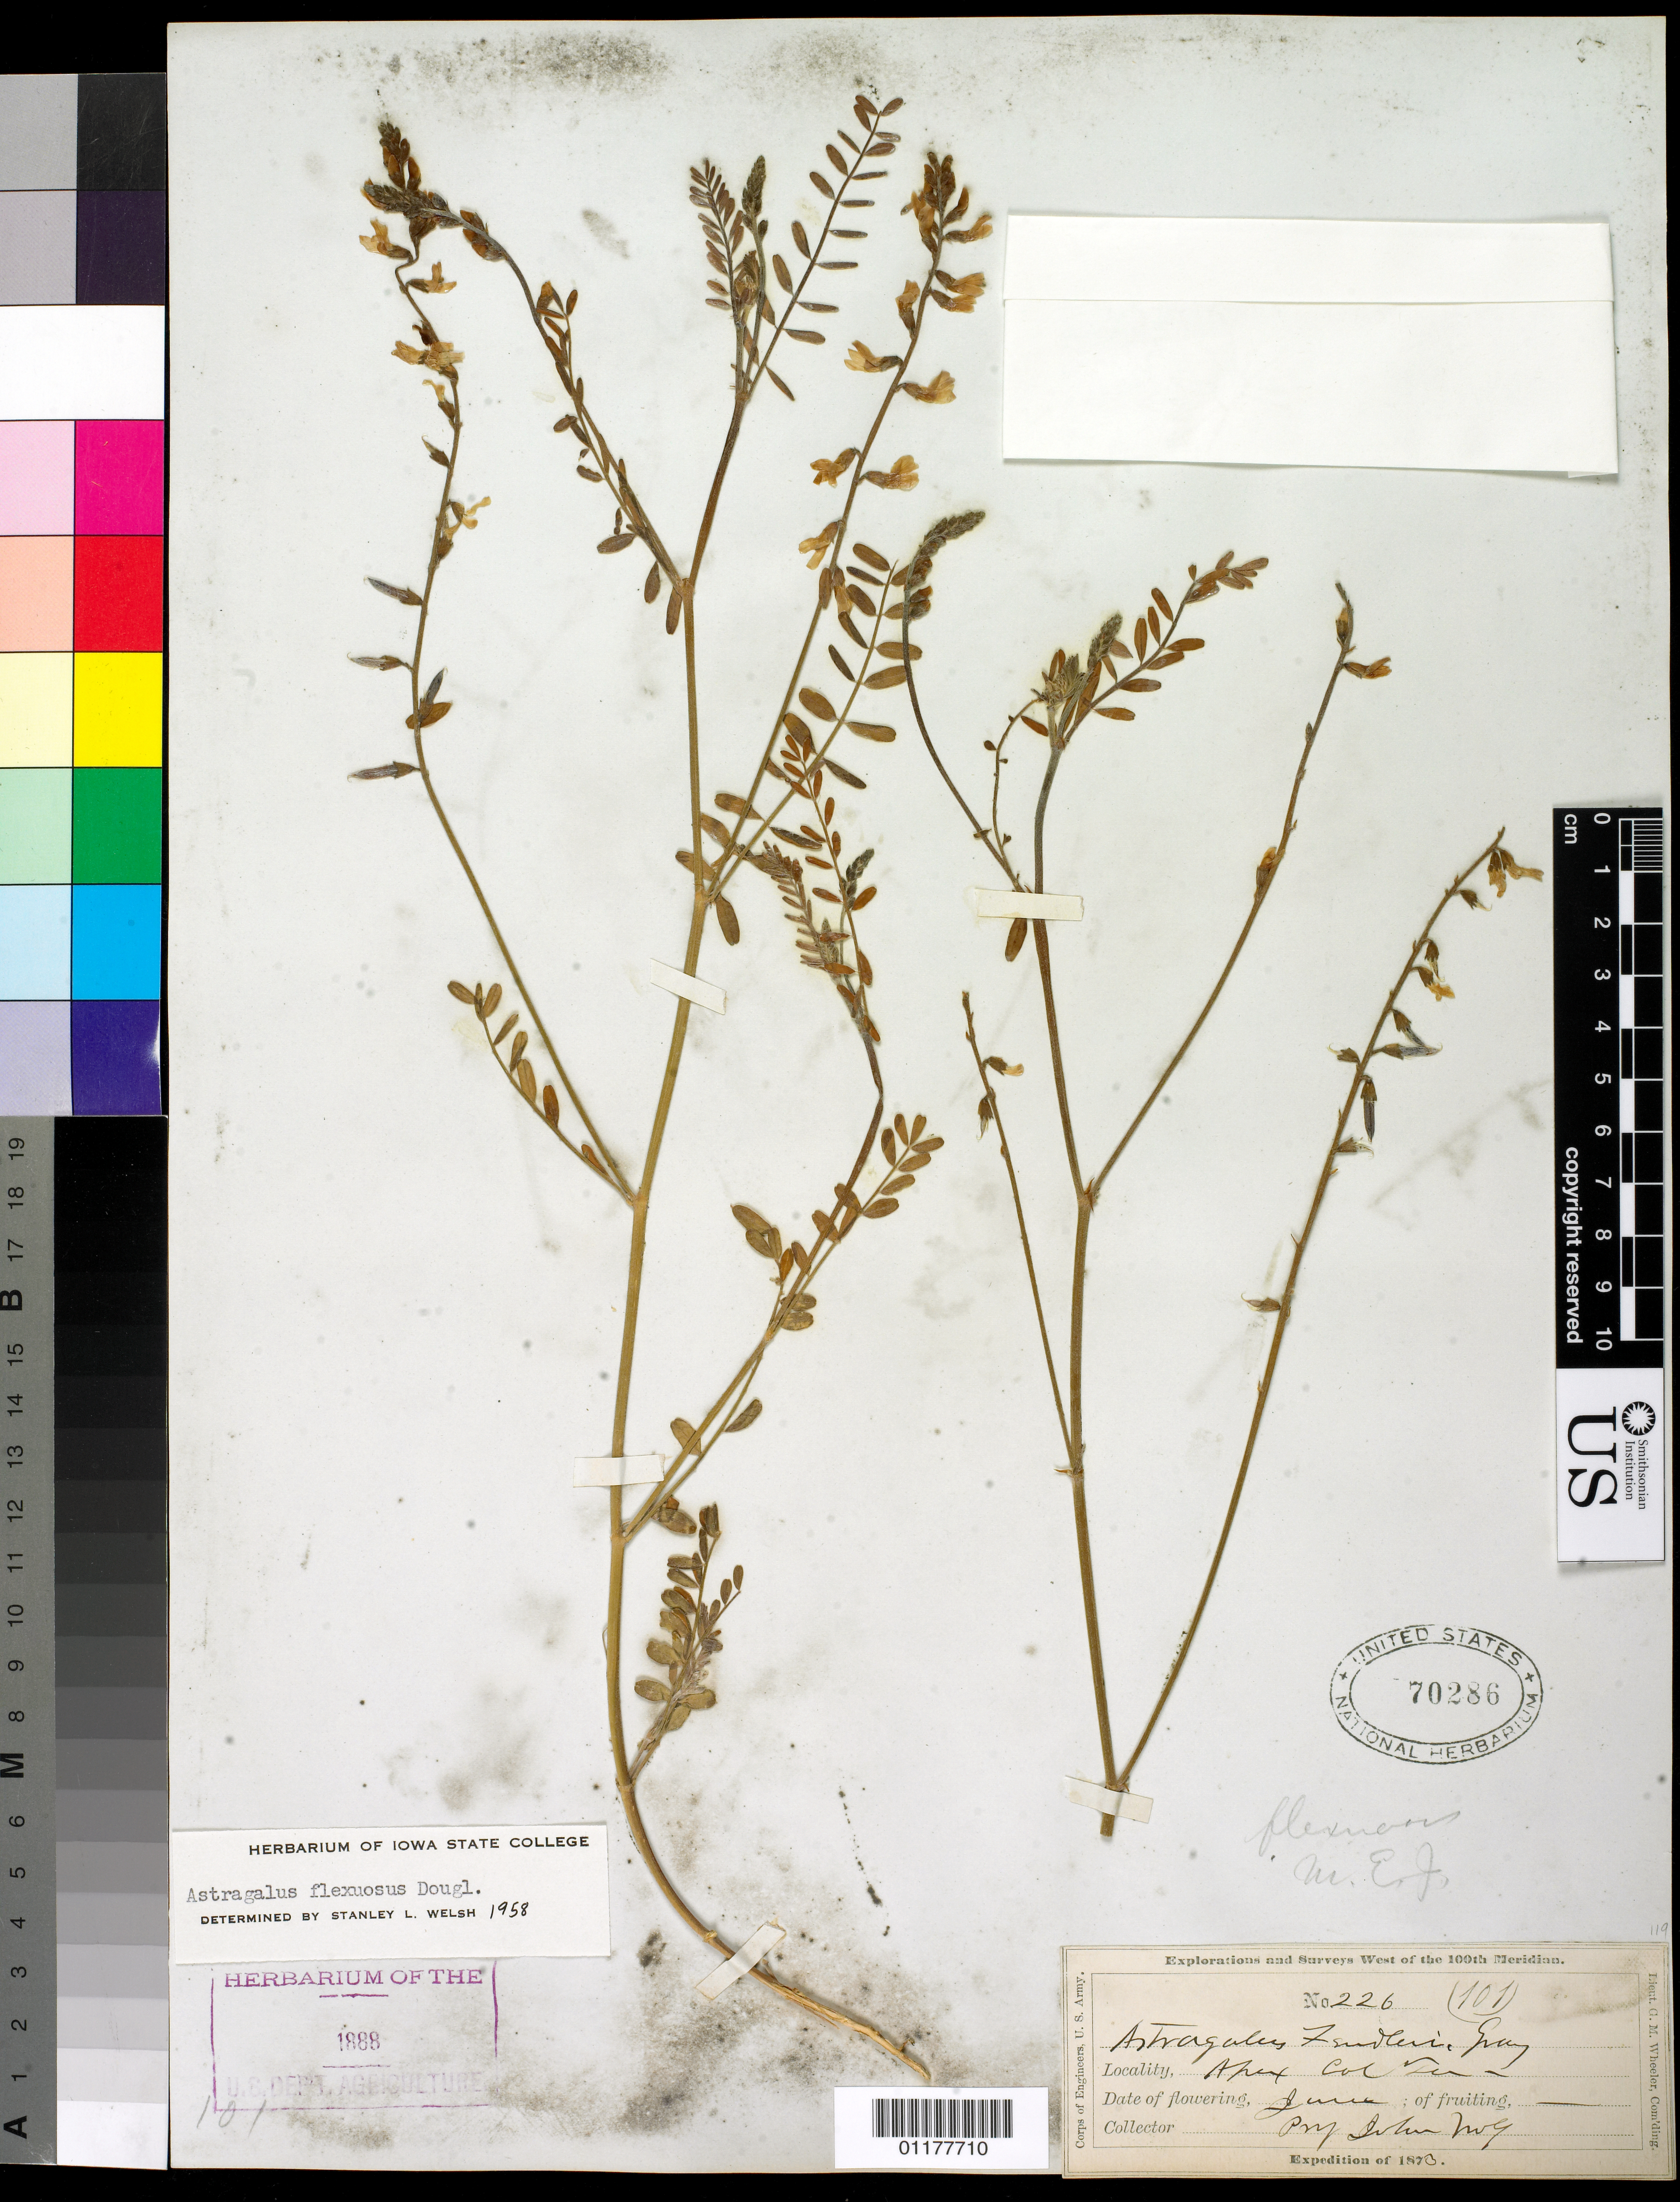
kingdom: Plantae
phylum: Tracheophyta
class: Magnoliopsida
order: Fabales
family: Fabaceae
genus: Astragalus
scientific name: Astragalus flexuosus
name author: (Hook.) Douglas ex G. Don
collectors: J. Wolf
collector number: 226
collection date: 1873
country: United States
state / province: Colorado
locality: Apex, Col. Ter.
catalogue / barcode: US 70286